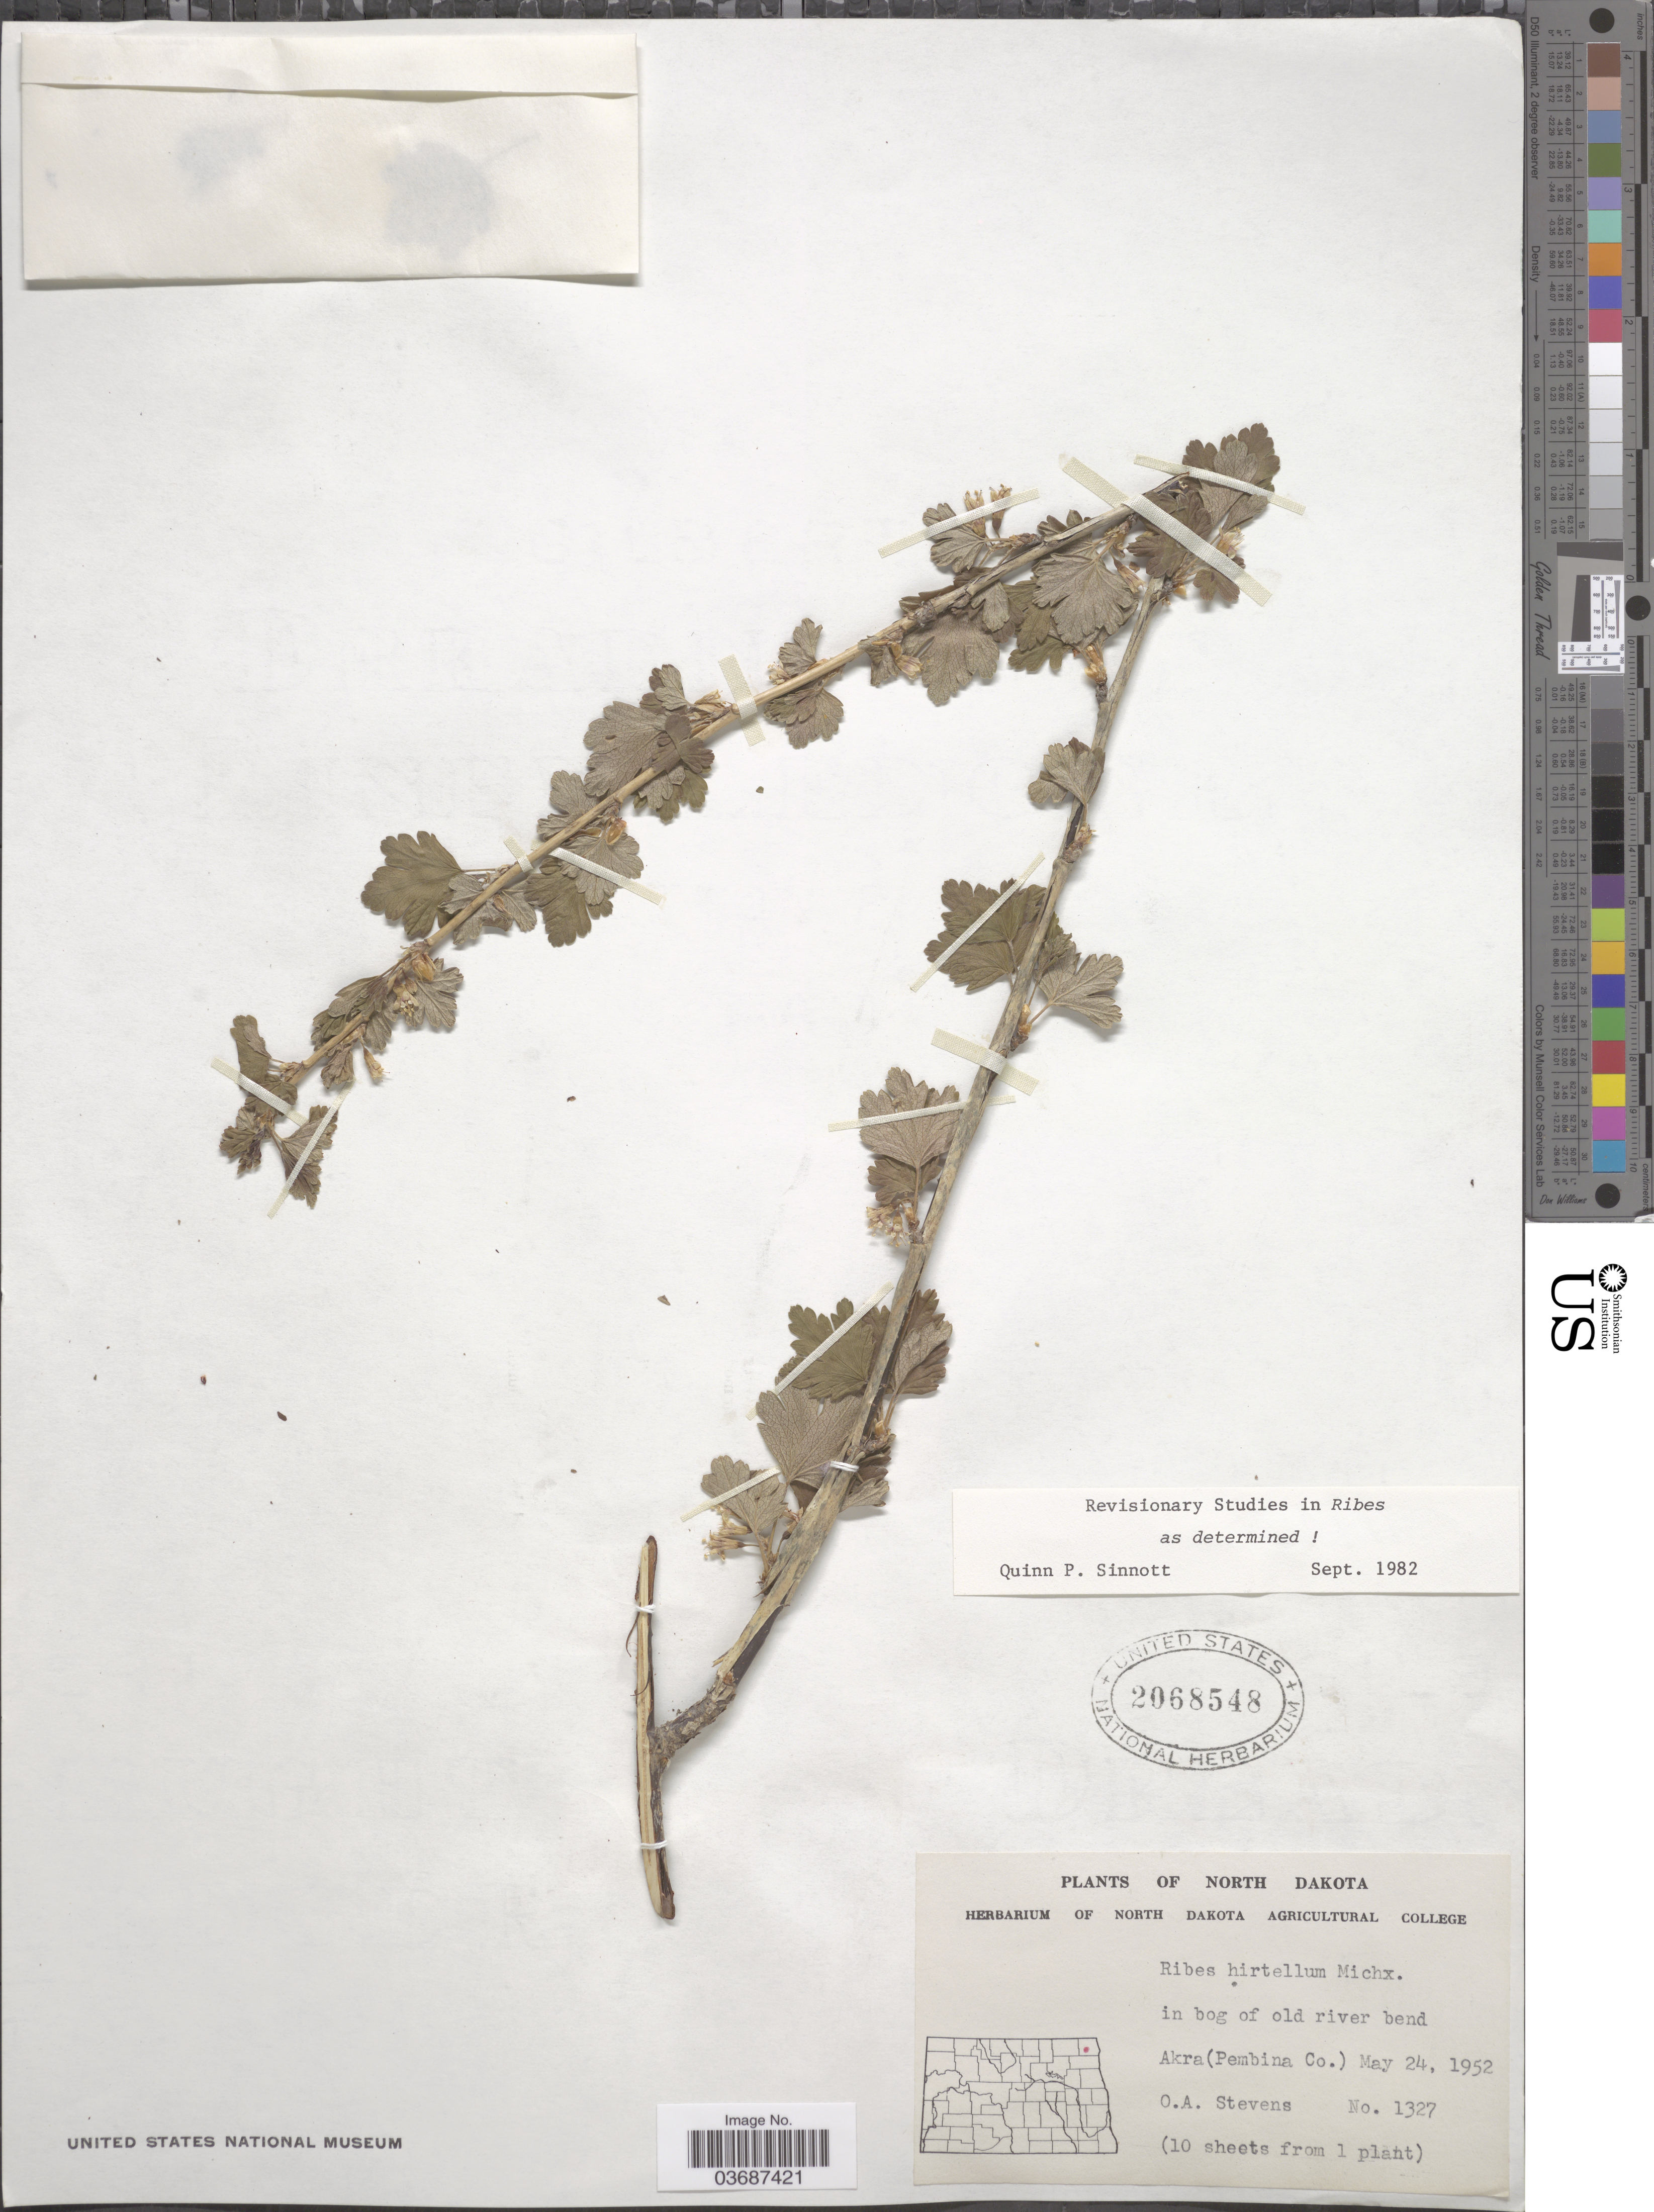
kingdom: Plantae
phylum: Tracheophyta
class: Magnoliopsida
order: Saxifragales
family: Grossulariaceae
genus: Ribes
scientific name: Ribes hirtellum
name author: Michx.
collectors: O. A. Stevens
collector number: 1327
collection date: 1952-05-24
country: United States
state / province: North Dakota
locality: Akra (Pembina Co.).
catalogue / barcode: US 2068548